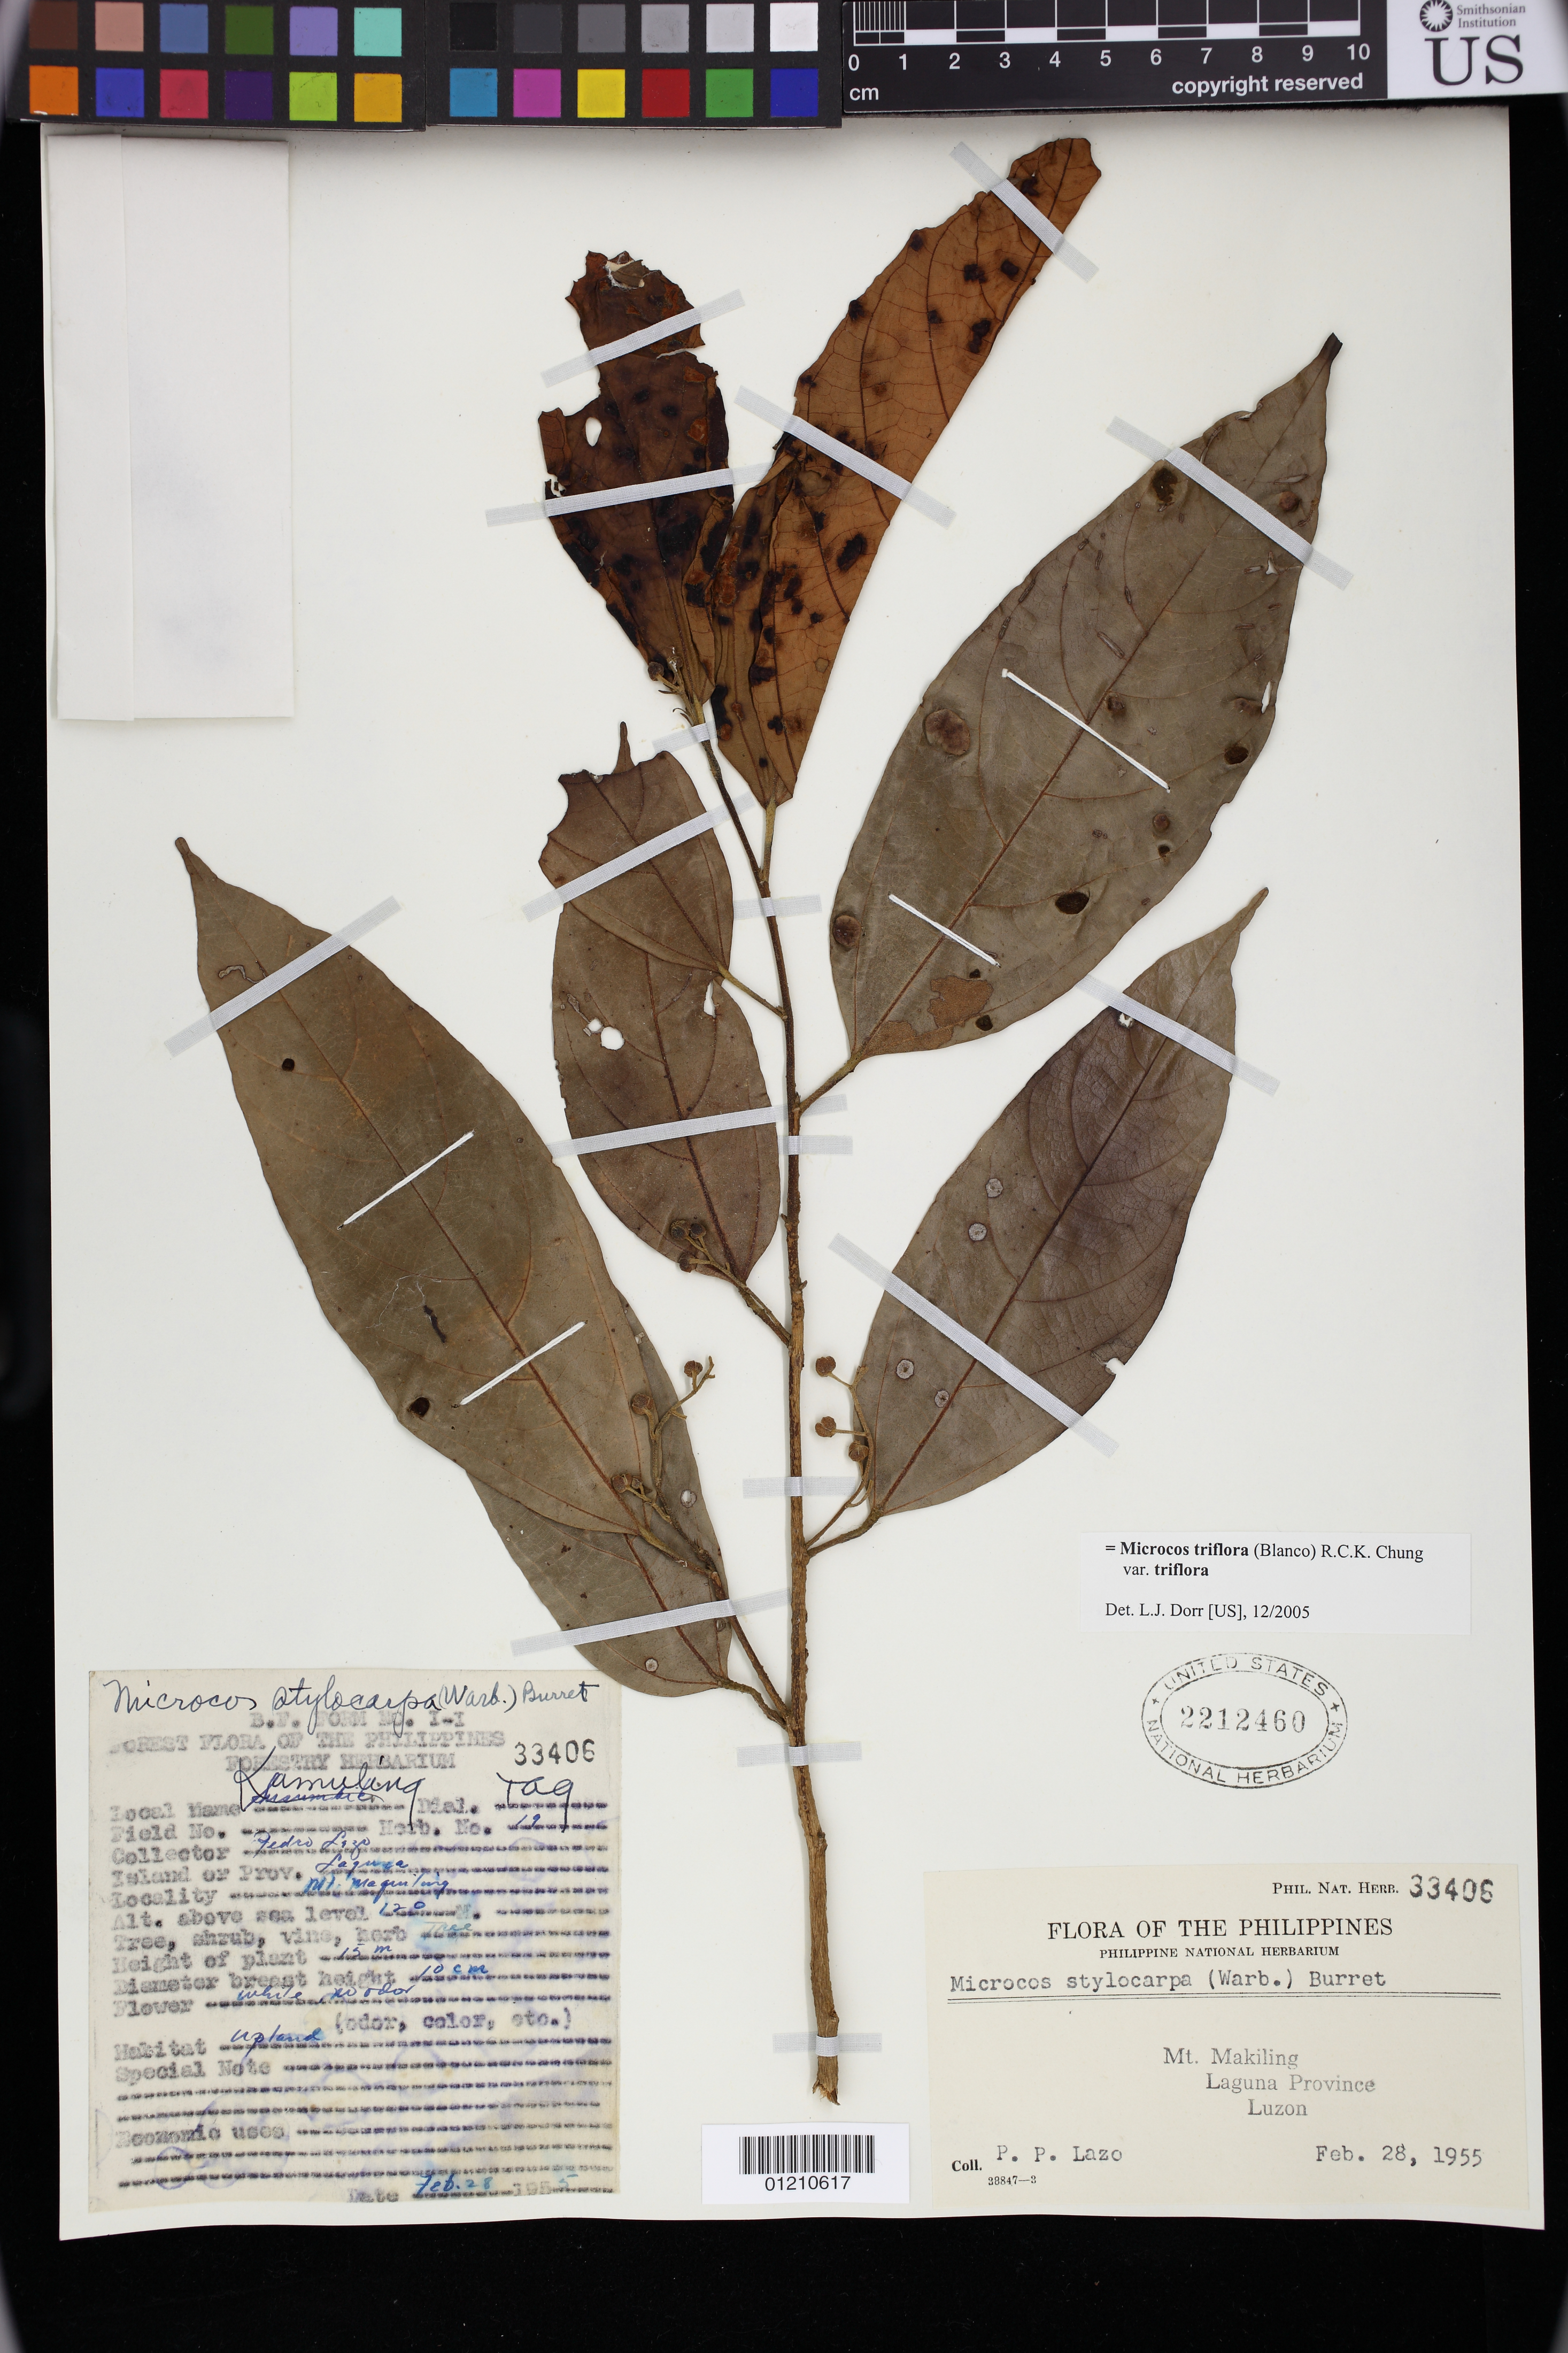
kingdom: Plantae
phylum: Tracheophyta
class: Magnoliopsida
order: Malvales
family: Malvaceae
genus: Microcos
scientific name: Microcos triflora var. triflora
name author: (Blanco) R.C.K. Chung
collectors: P. Lazo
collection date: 1955-02-28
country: Philippines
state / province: Calabarzon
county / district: Laguna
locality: Mount Maquiling (Mt.Makiling). Luzon.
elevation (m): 37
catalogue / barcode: US 2212460